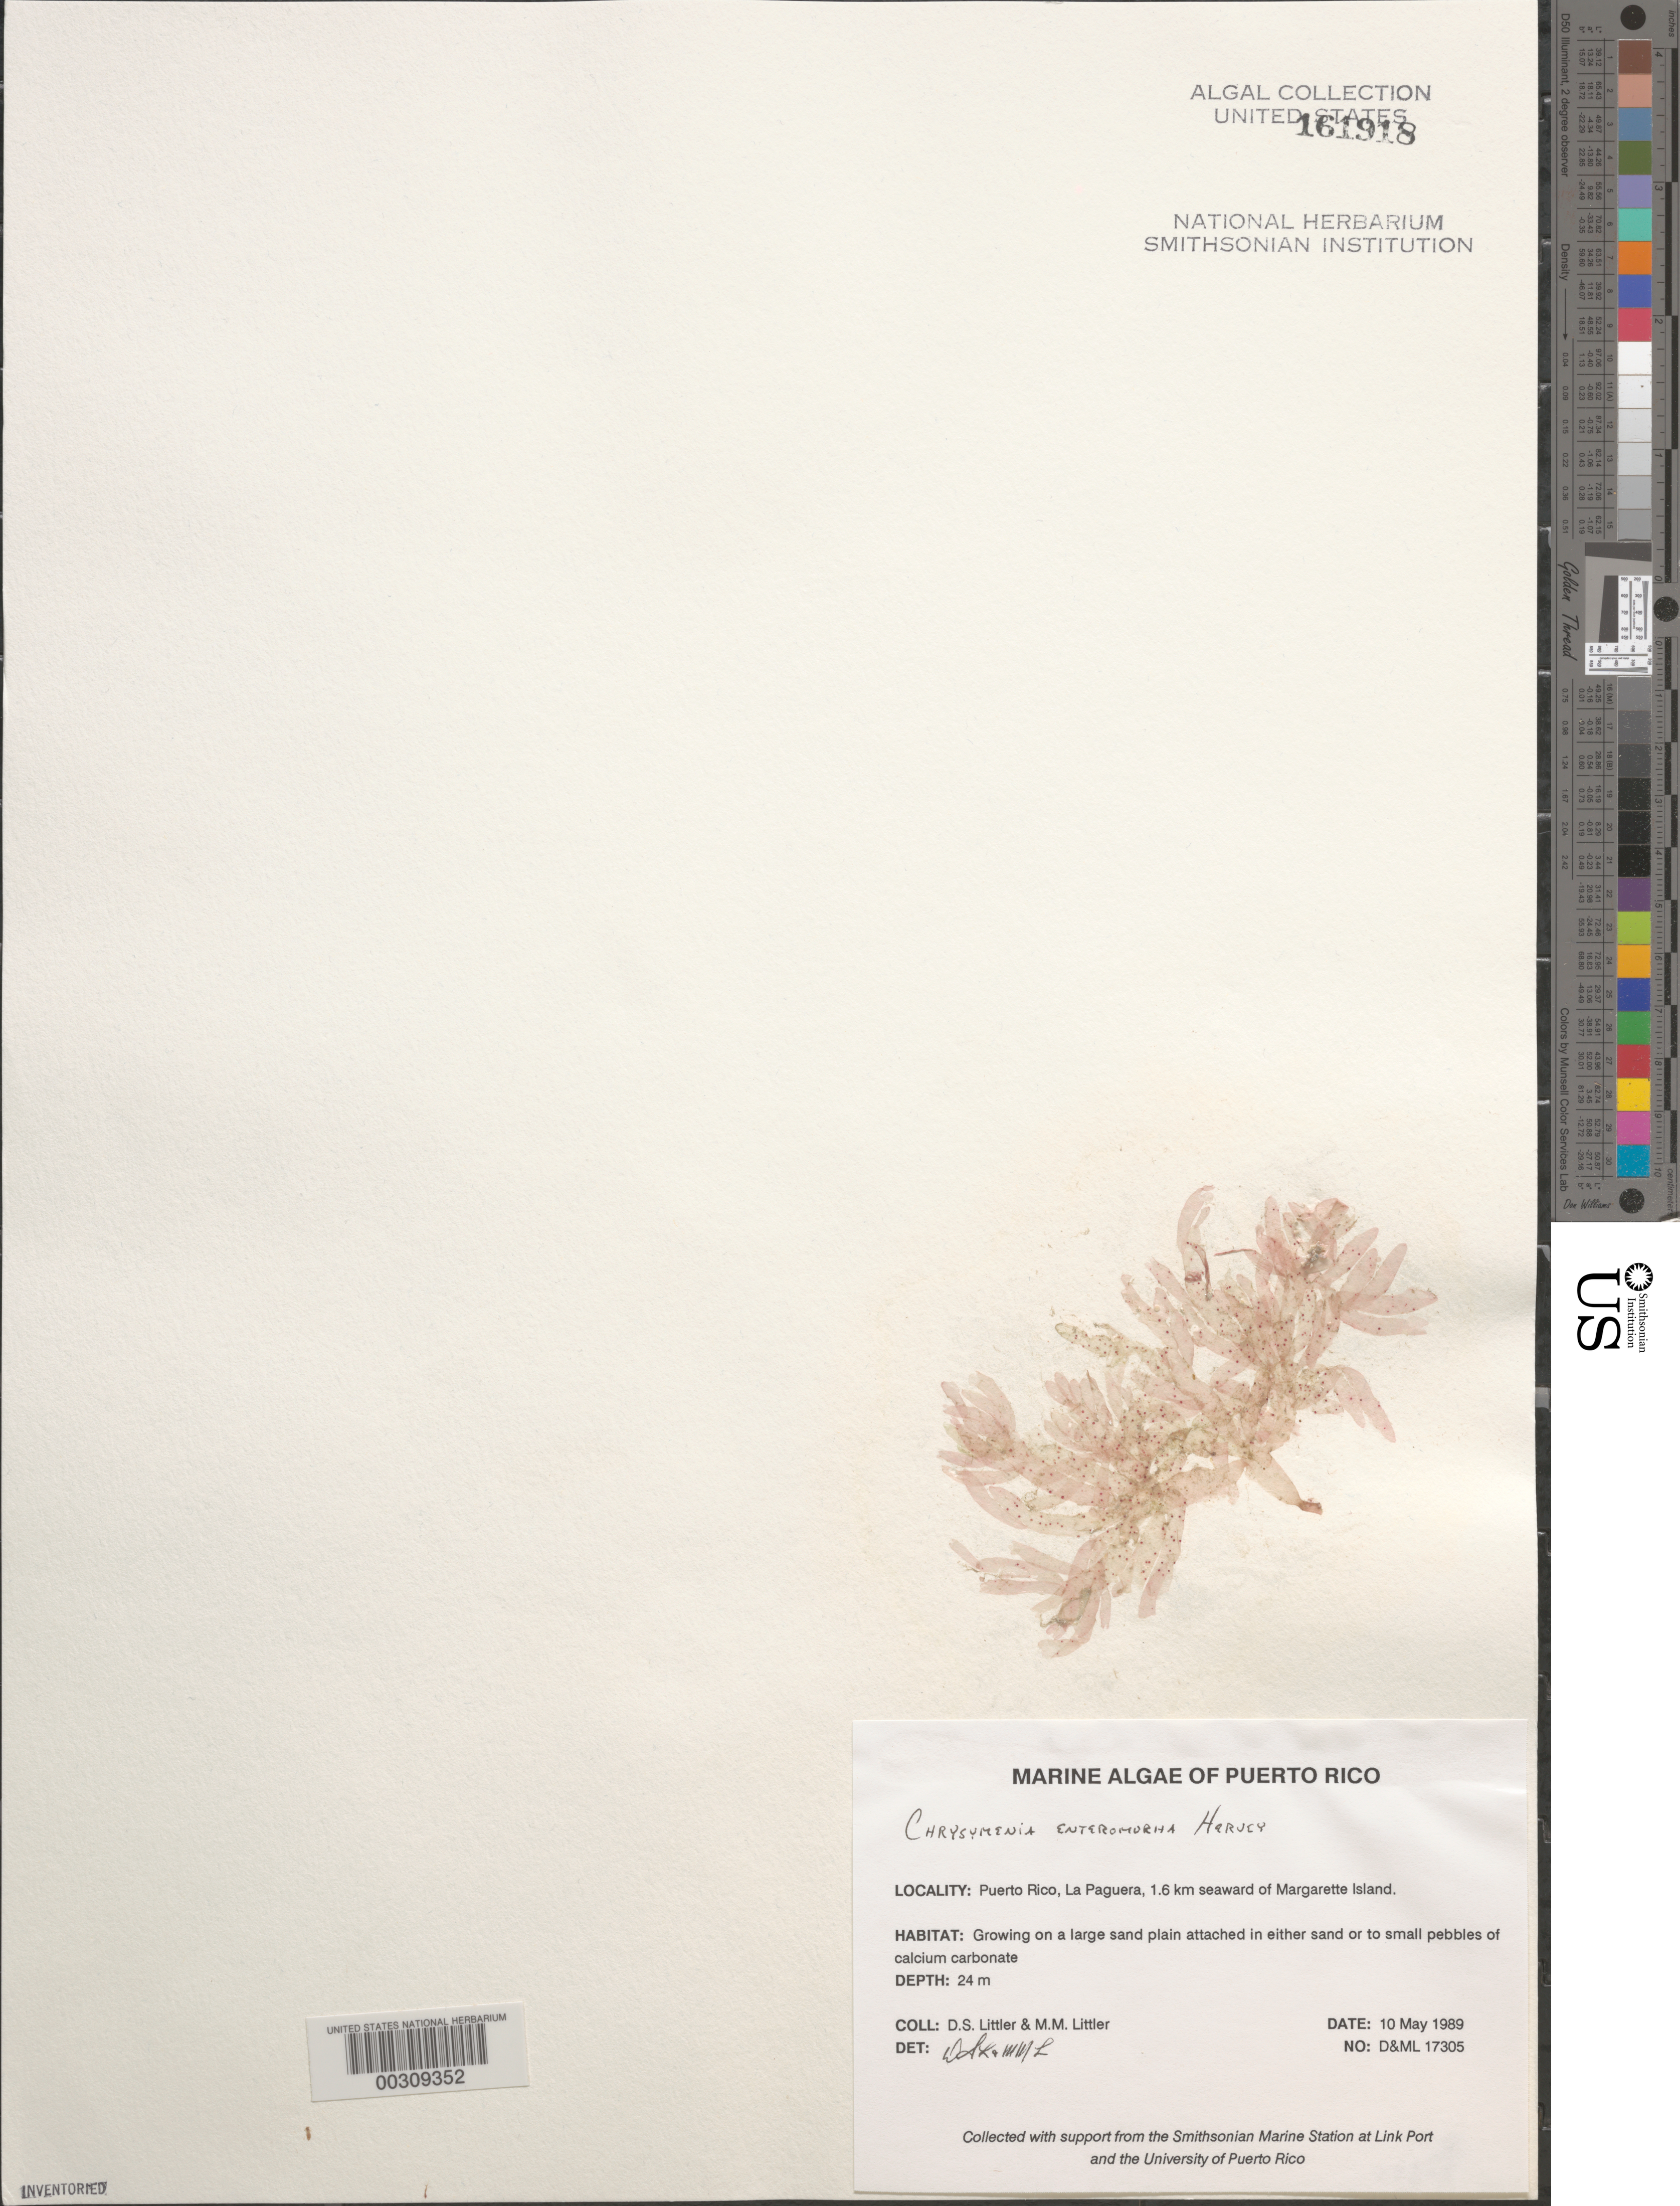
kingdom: Plantae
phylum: Rhodophyta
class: Florideophyceae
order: Rhodymeniales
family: Rhodymeniaceae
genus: Botryocladia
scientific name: Botryocladia enteromorpha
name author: (Harv.) W.E. Schmidt et al. in W.E. Schmidt et al.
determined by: Algae name updating Project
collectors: D. S. Littler & M. M. Littler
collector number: D&ML 17305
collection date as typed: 10 May 1989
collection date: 1989-05-10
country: Puerto Rico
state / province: Lajas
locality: La parguera, 1.6 km seaward of margarette island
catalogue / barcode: US 161918